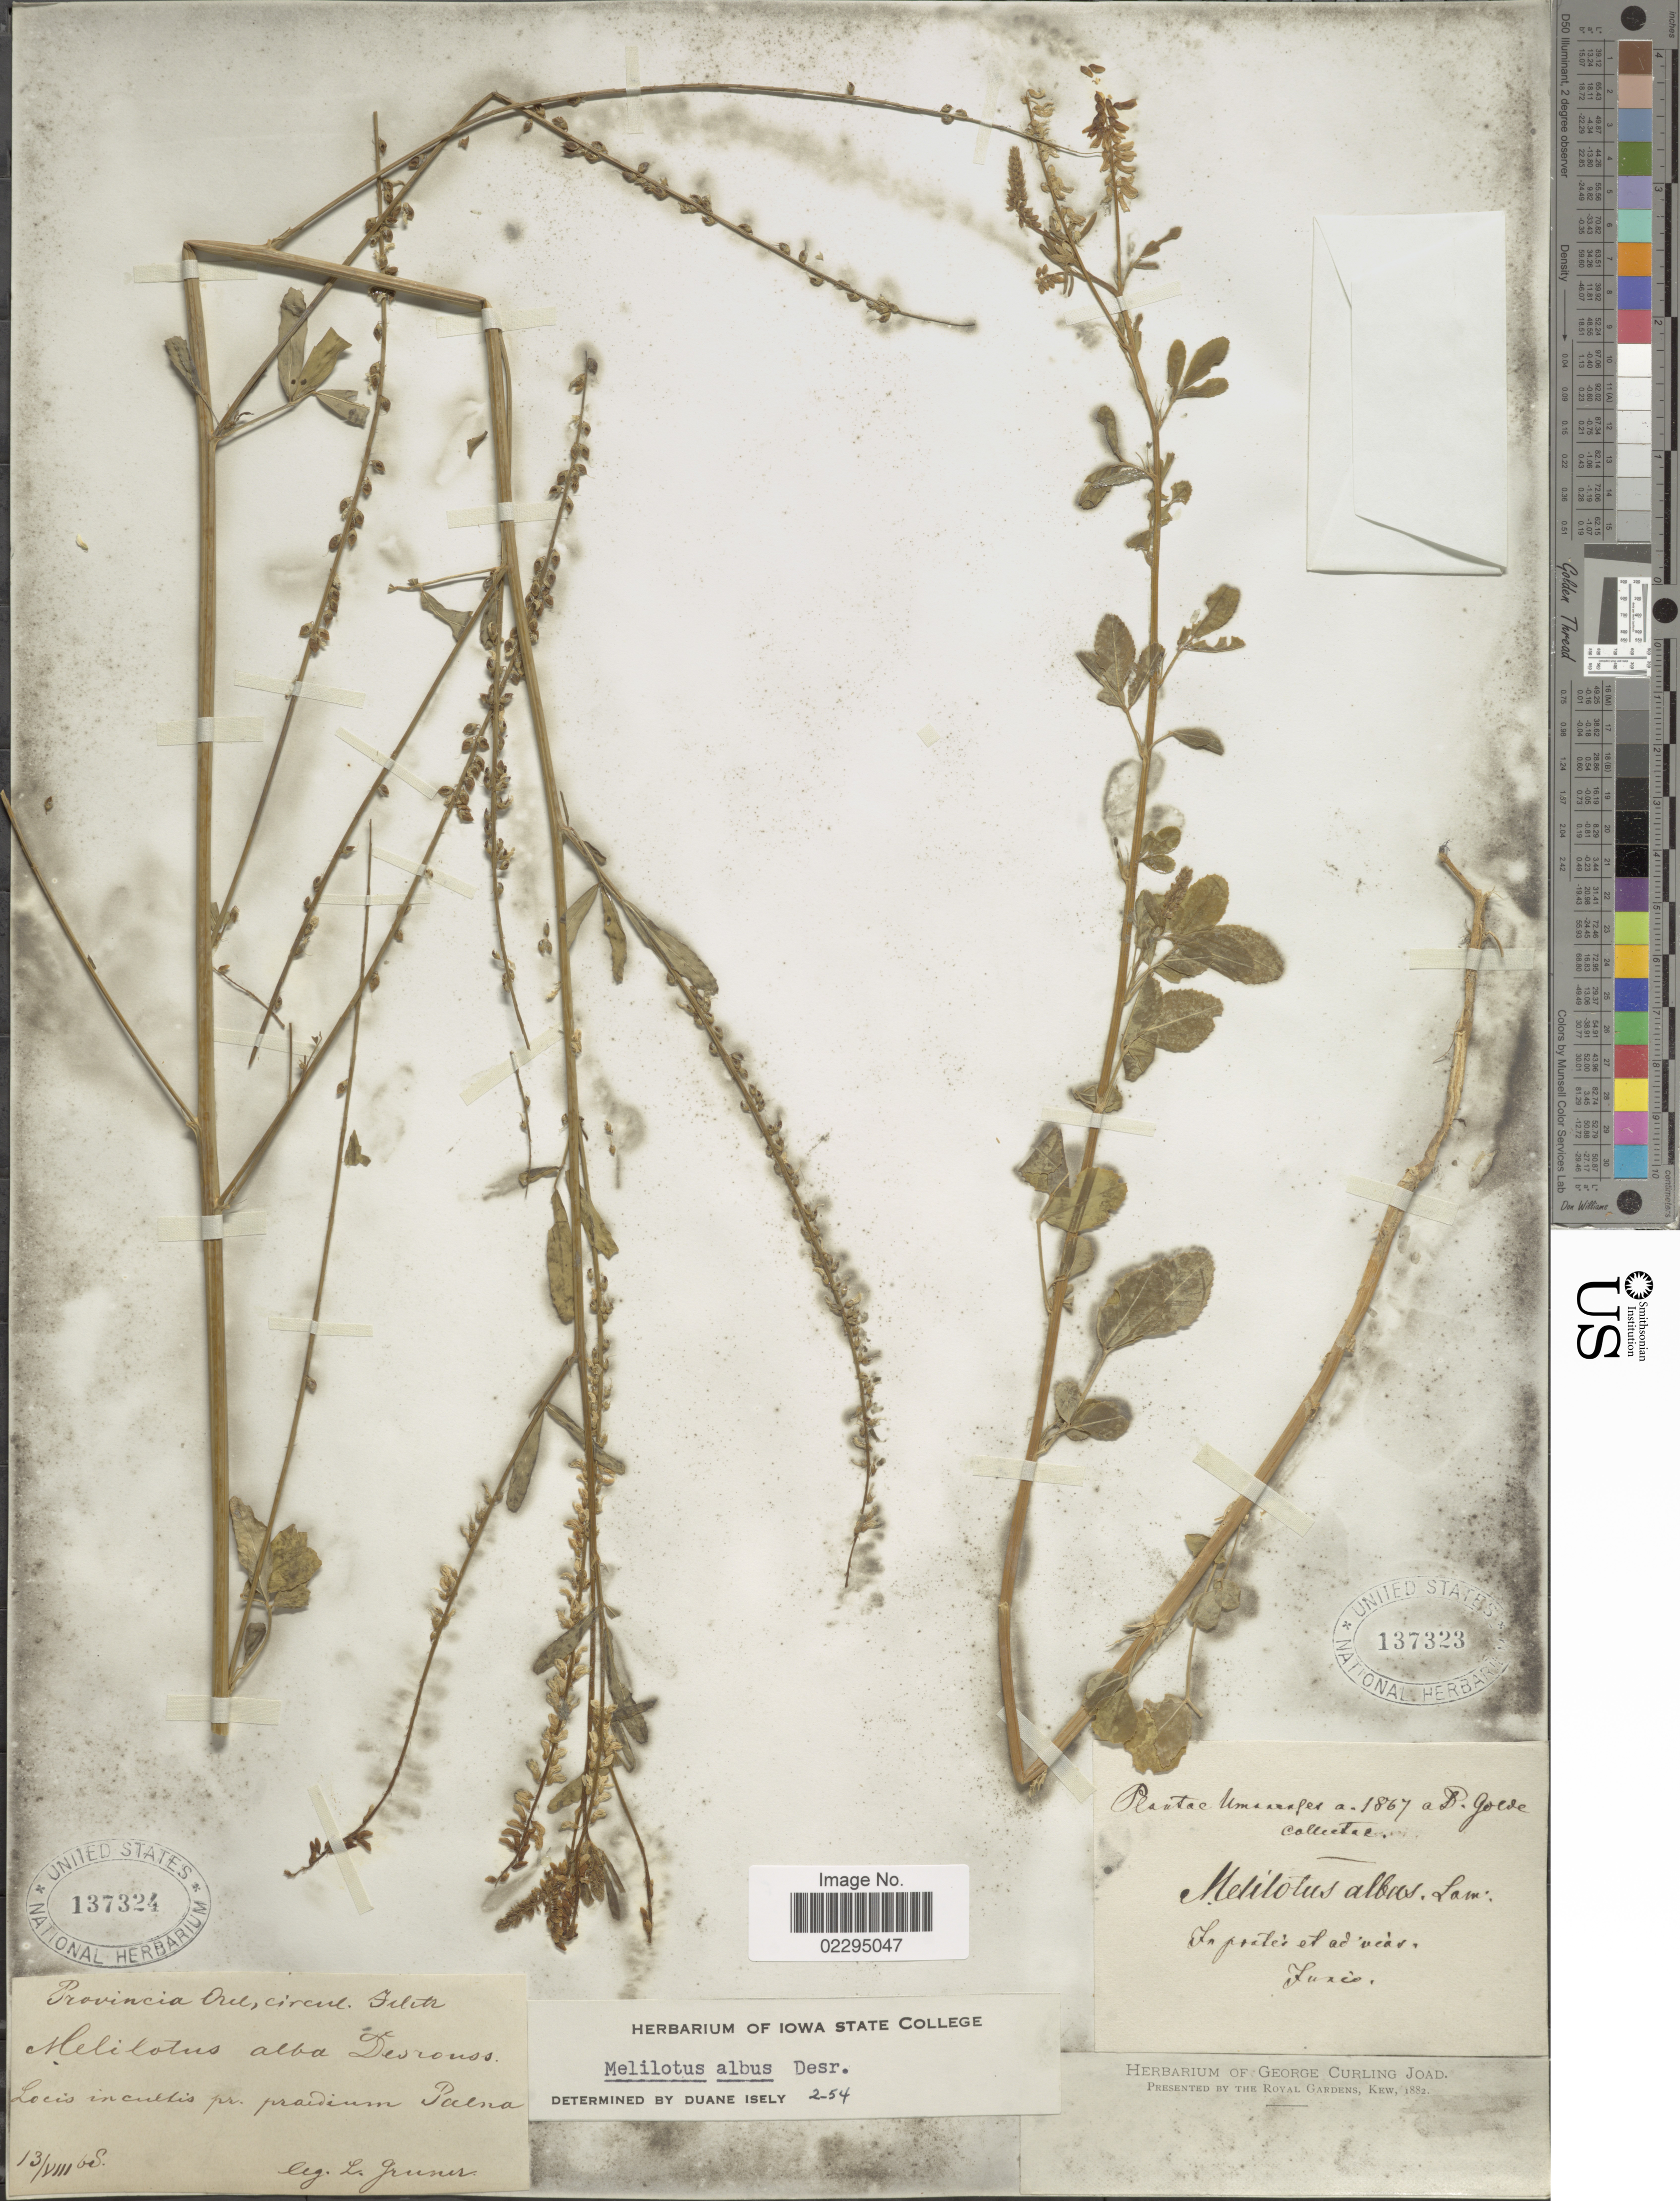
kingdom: Plantae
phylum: Tracheophyta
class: Magnoliopsida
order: Fabales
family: Fabaceae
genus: Melilotus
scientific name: Melilotus albus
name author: Medik.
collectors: D. Golde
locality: Ums [illegible text]fes [interpreted] In pratis et ad vias.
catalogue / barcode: US 137324-2